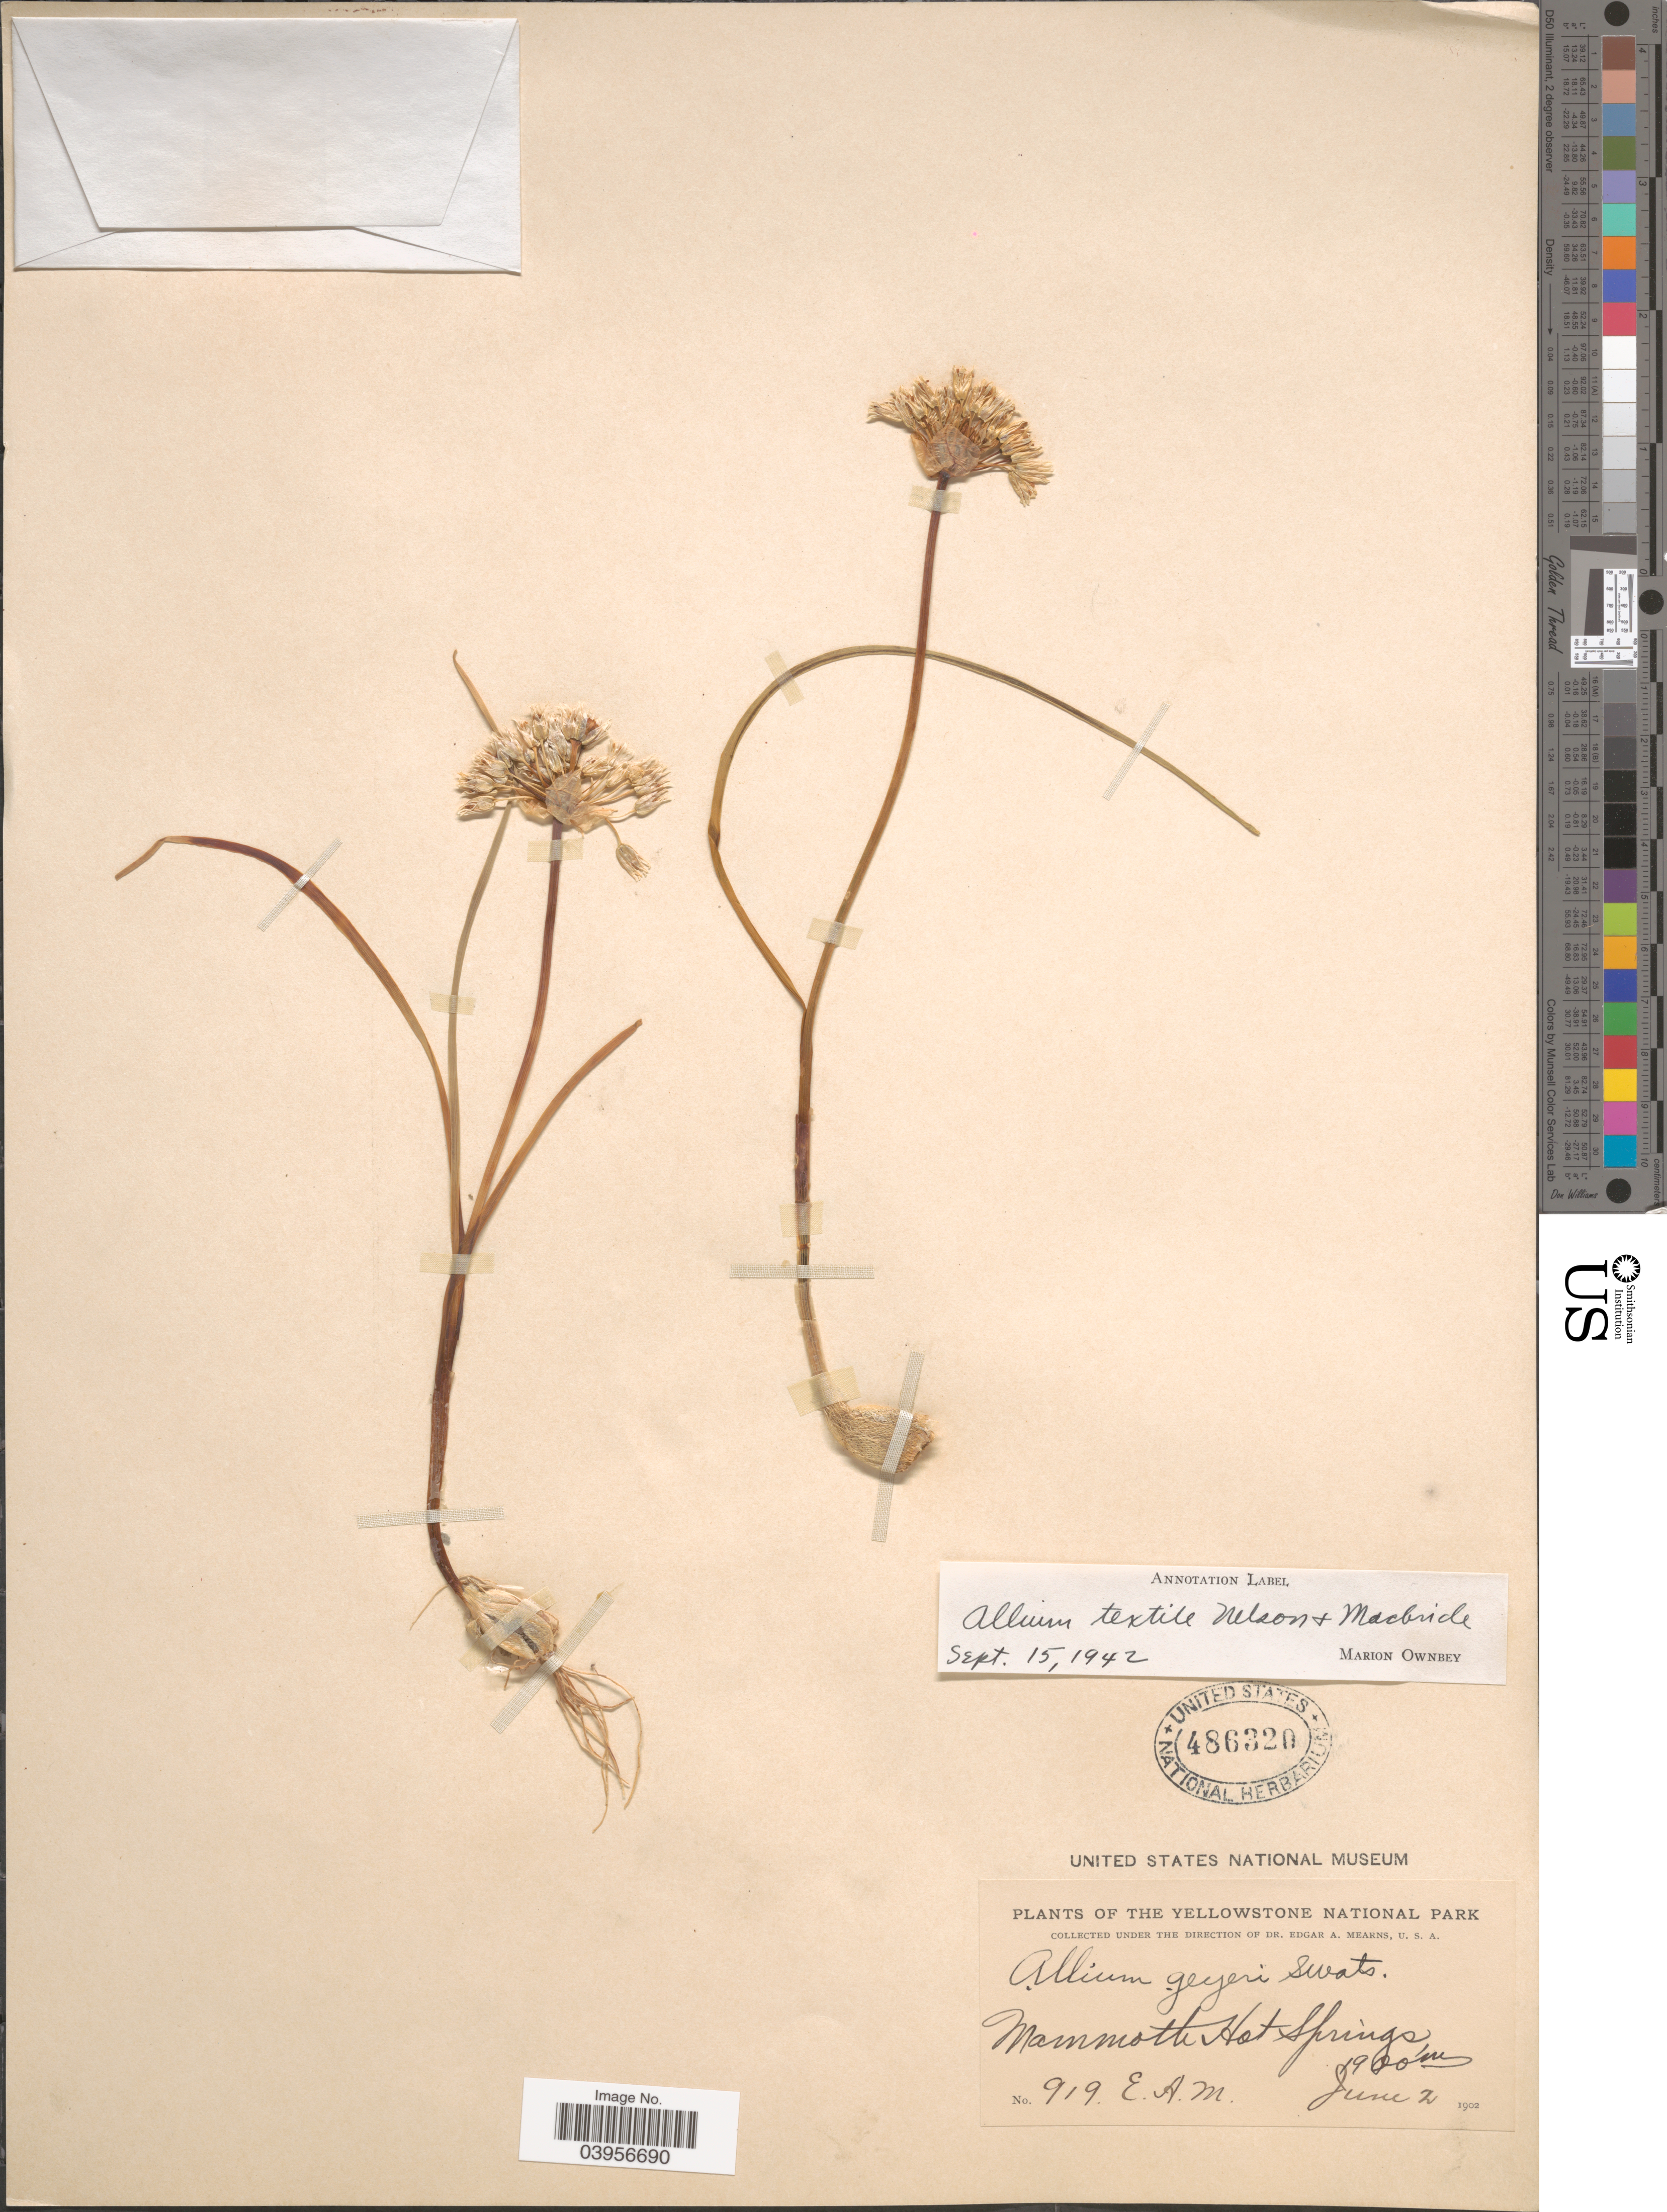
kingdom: Plantae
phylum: Tracheophyta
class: Liliopsida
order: Asparagales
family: Amaryllidaceae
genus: Allium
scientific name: Allium textile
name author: A. Nelson & J.F. Macbr.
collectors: E. A. Mearns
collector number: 919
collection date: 1902-06-02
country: United States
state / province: Wyoming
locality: The Yellowstone National Park. Mammoth Hot Springs.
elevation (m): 1900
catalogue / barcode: US 486320